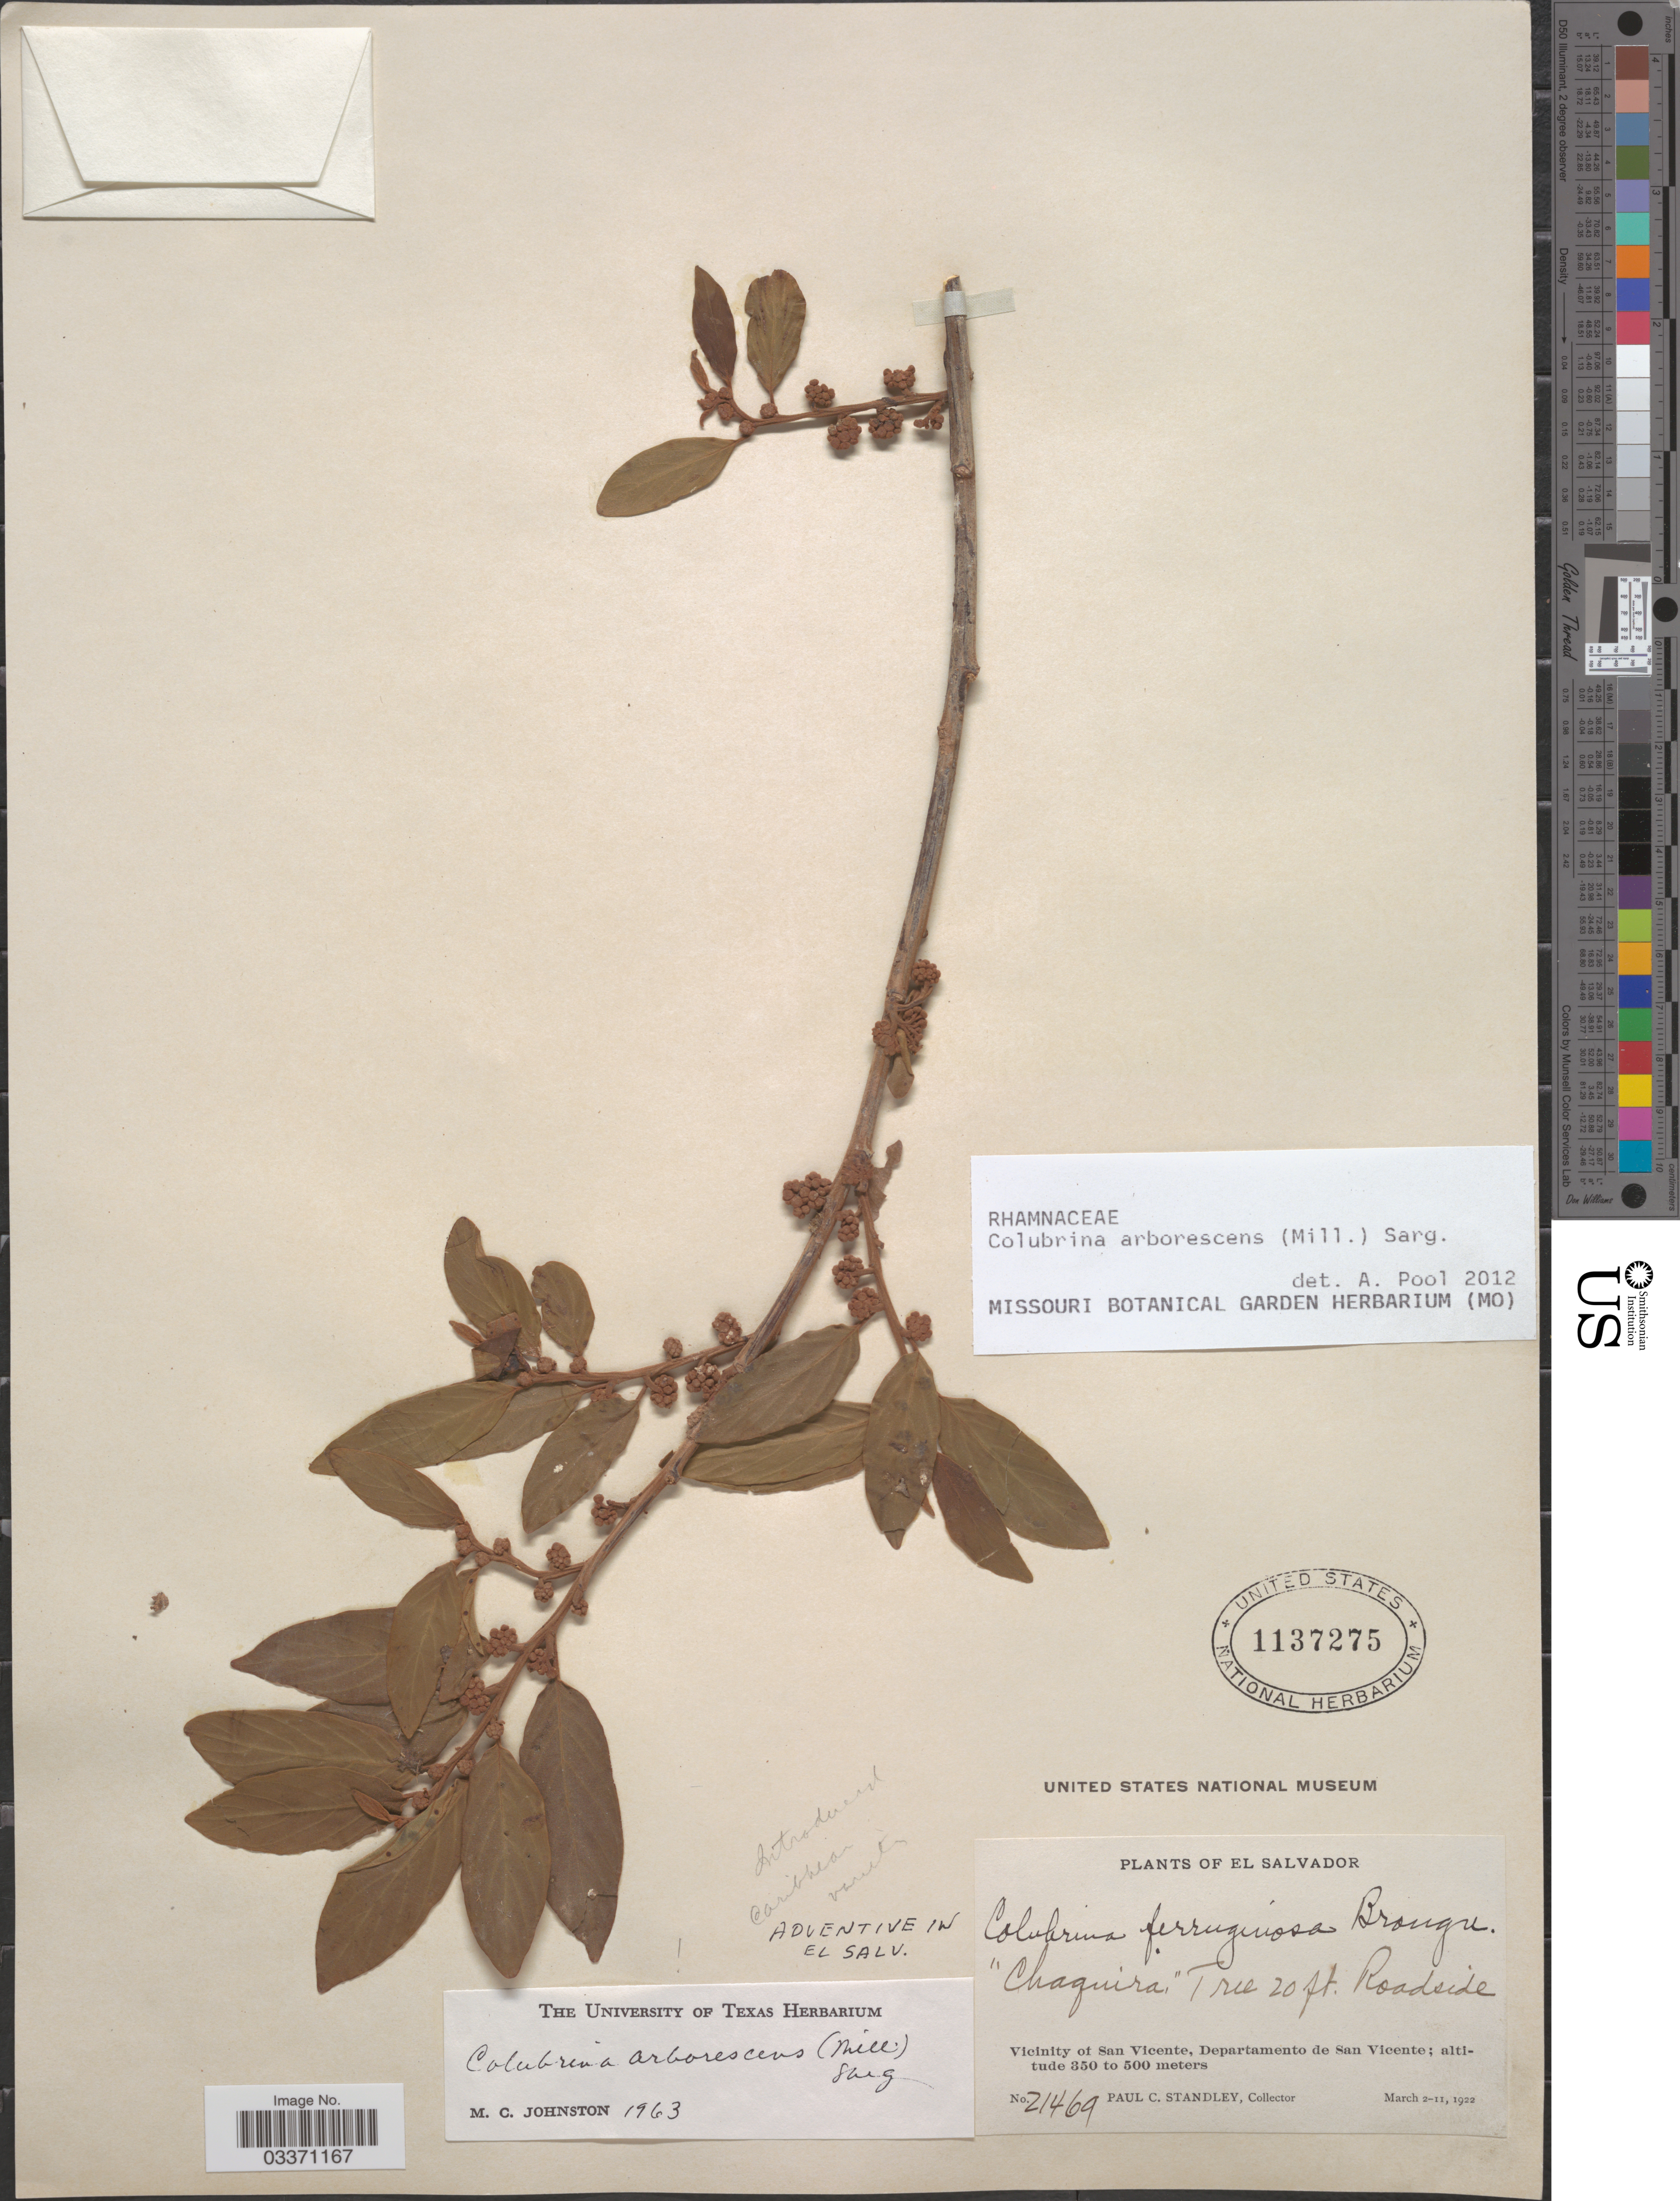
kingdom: Plantae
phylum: Tracheophyta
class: Magnoliopsida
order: Rosales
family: Rhamnaceae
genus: Colubrina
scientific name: Colubrina arborescens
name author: (Mill.) Sarg.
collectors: P. C. Standley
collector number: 21469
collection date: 1922-03-02/1922-03-11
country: El Salvador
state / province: San Vincente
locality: Vicinity of San Vicente, Departamento de San Vicente.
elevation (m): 350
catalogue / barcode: US 1137275